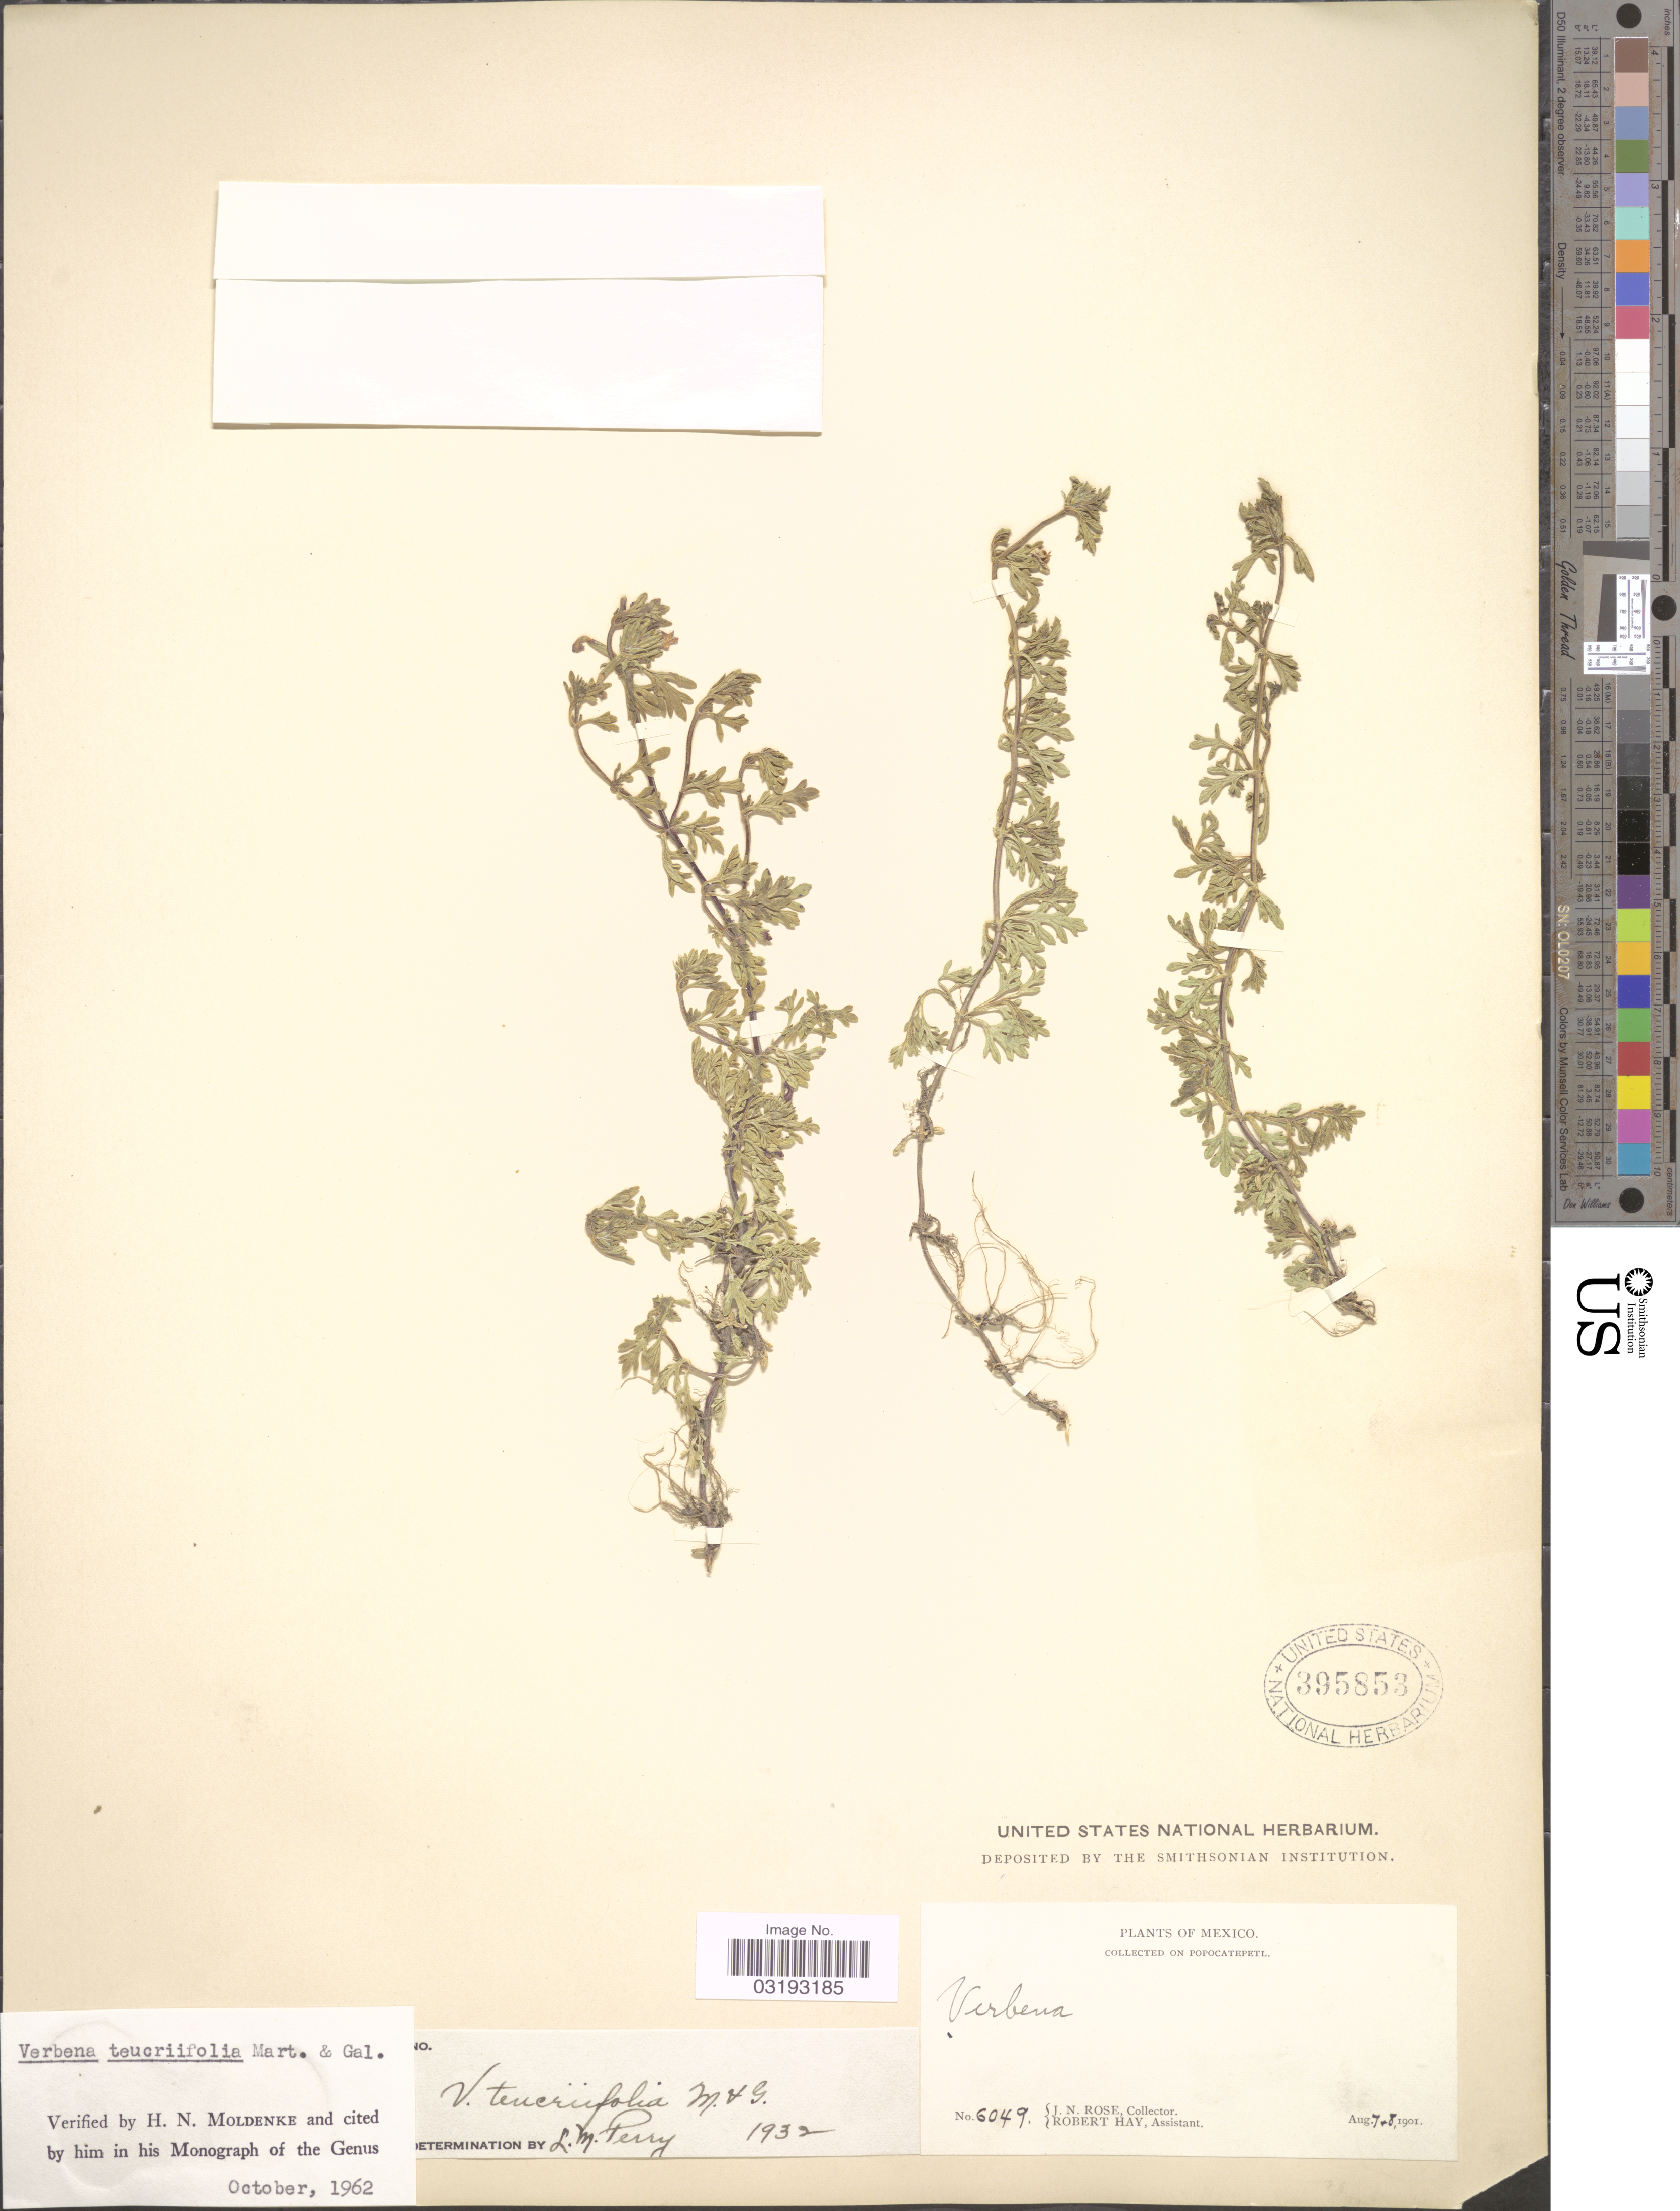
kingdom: Plantae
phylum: Tracheophyta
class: Magnoliopsida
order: Lamiales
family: Verbenaceae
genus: Verbena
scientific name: Verbena teucriifolia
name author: M. Martens & Galeotti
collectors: J. N. Rose & R. Hay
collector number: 6049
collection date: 1901-08-07/1901-08-08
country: Mexico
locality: Popocatepetl.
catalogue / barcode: US 395853